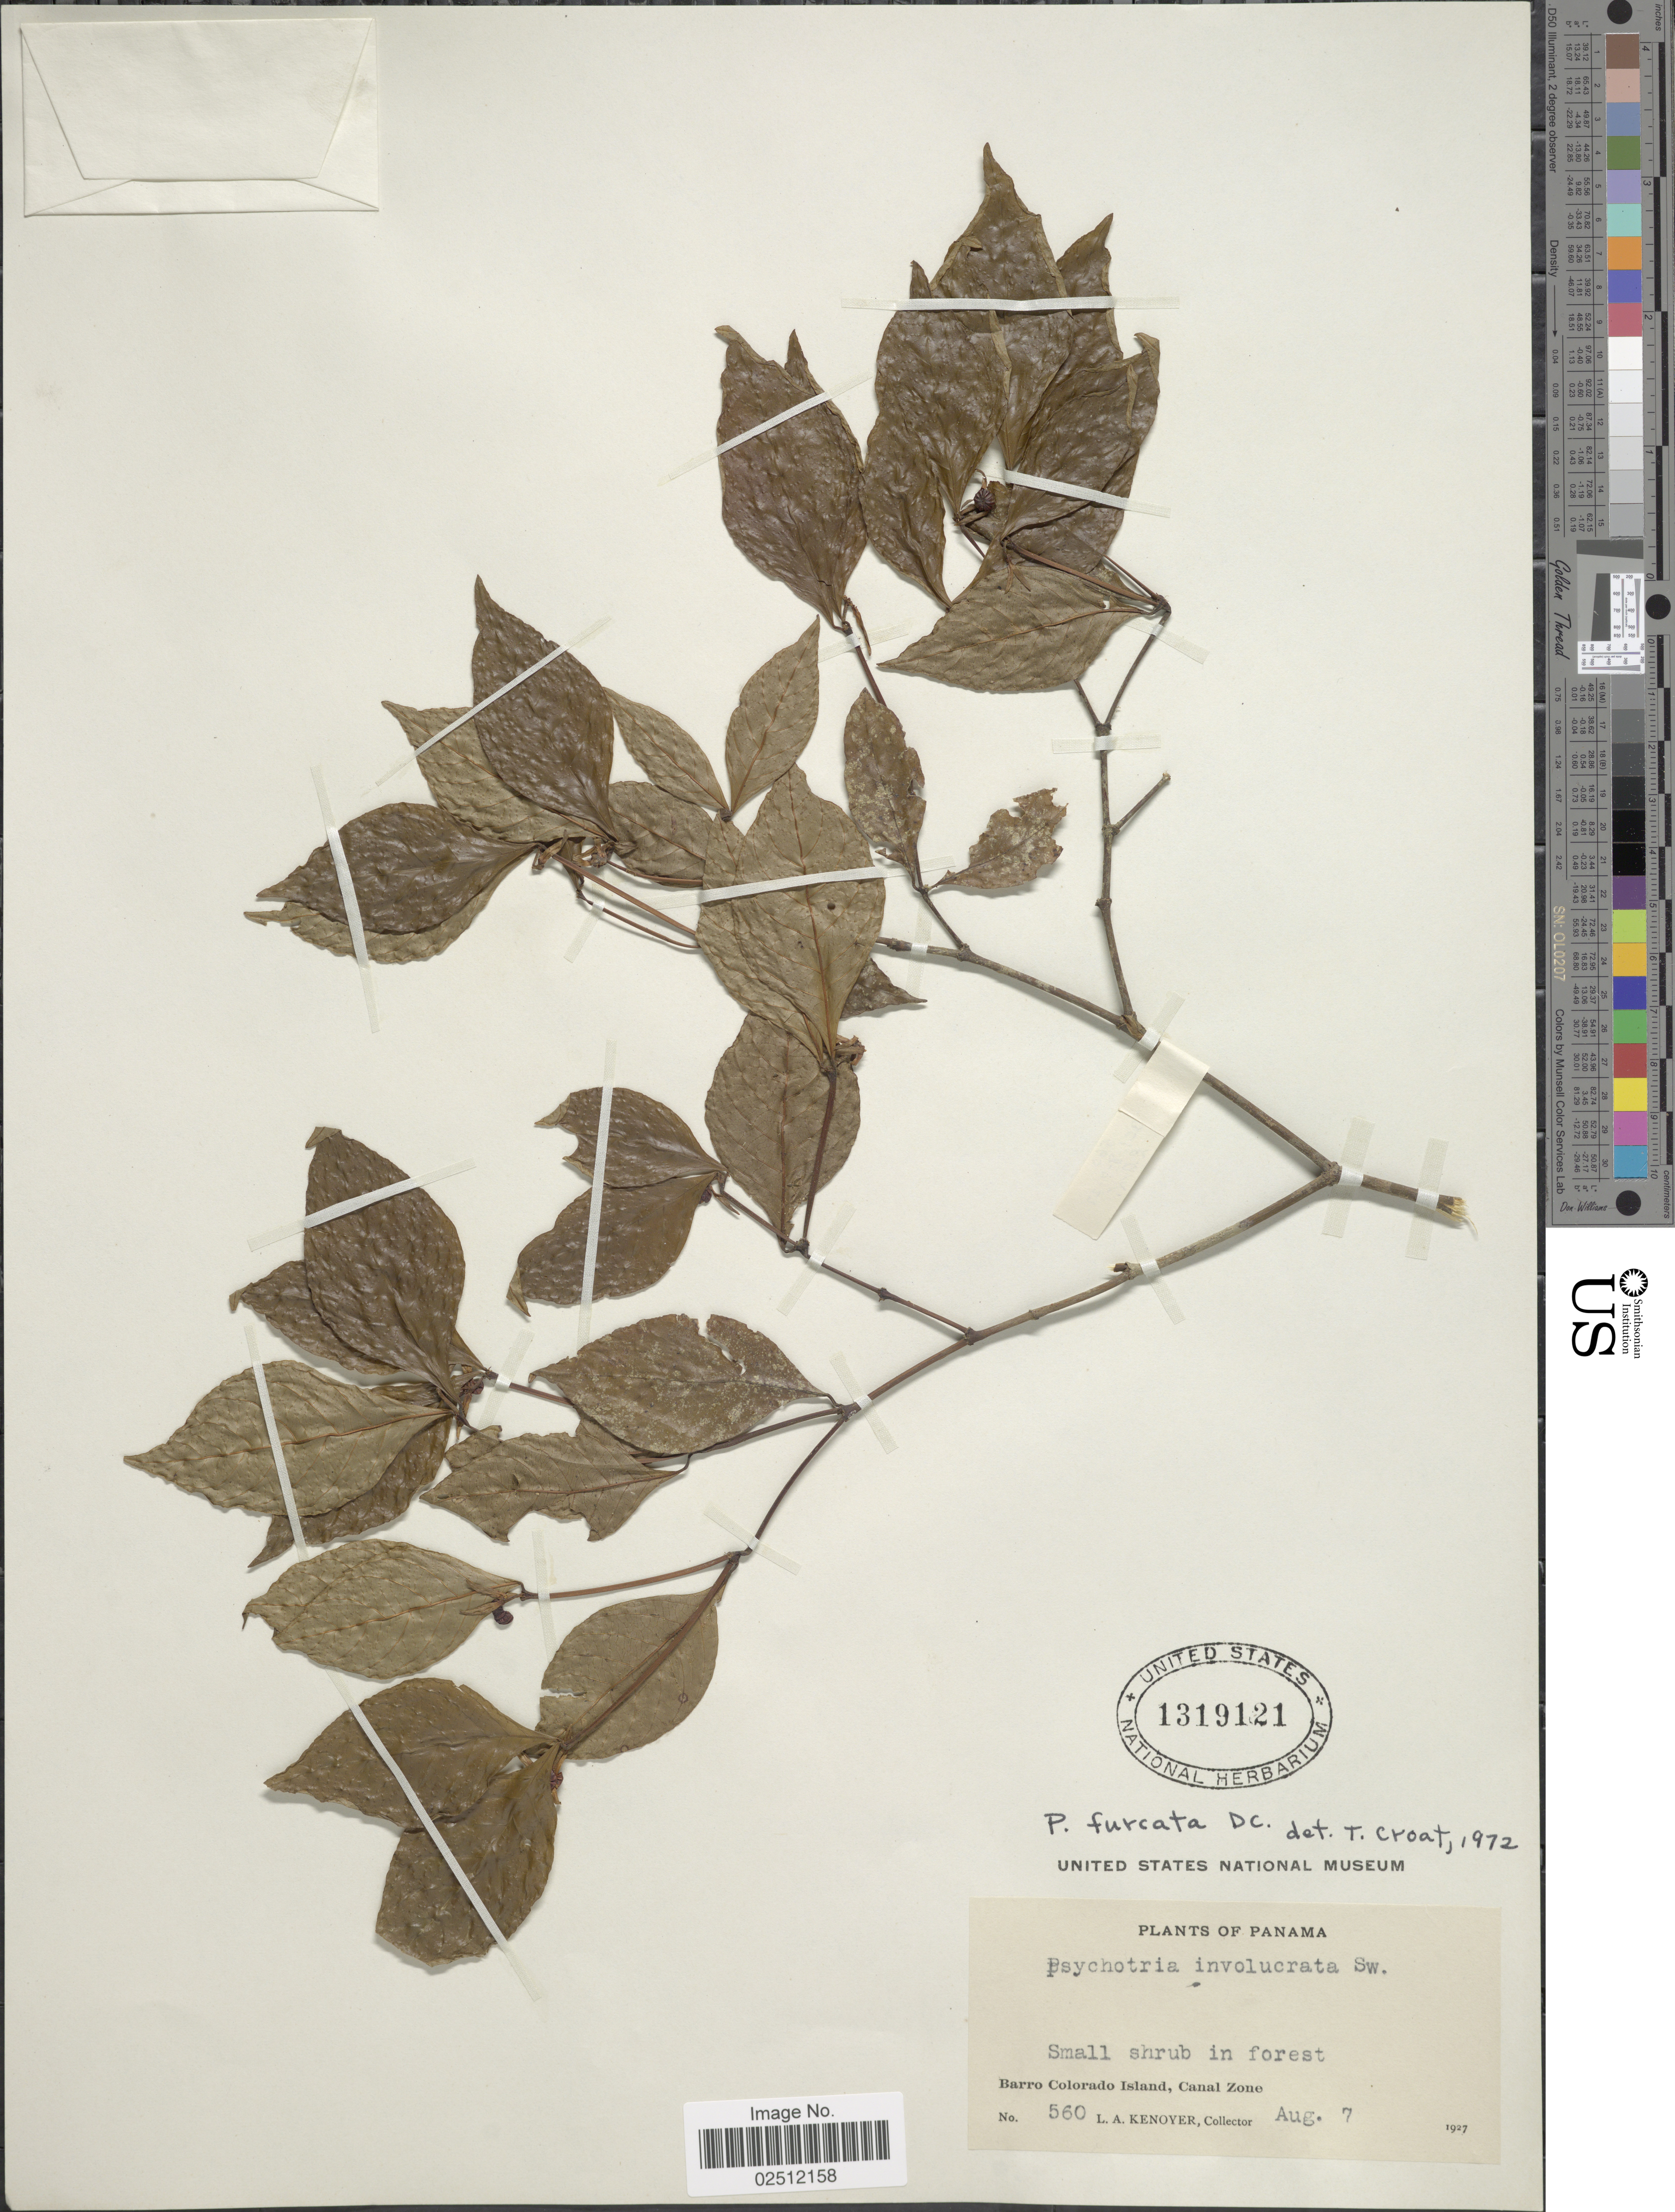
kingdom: Plantae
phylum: Tracheophyta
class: Magnoliopsida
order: Gentianales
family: Rubiaceae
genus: Psychotria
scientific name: Psychotria furcata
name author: DC.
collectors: L. A. Kenoyer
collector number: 560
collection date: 1927-08-07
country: Panama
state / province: Panamá Oeste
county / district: Canal Zone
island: Barro Colorado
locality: Small shrub in forest, Barro Colorado Island, Canal Zone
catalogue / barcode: US 1319121